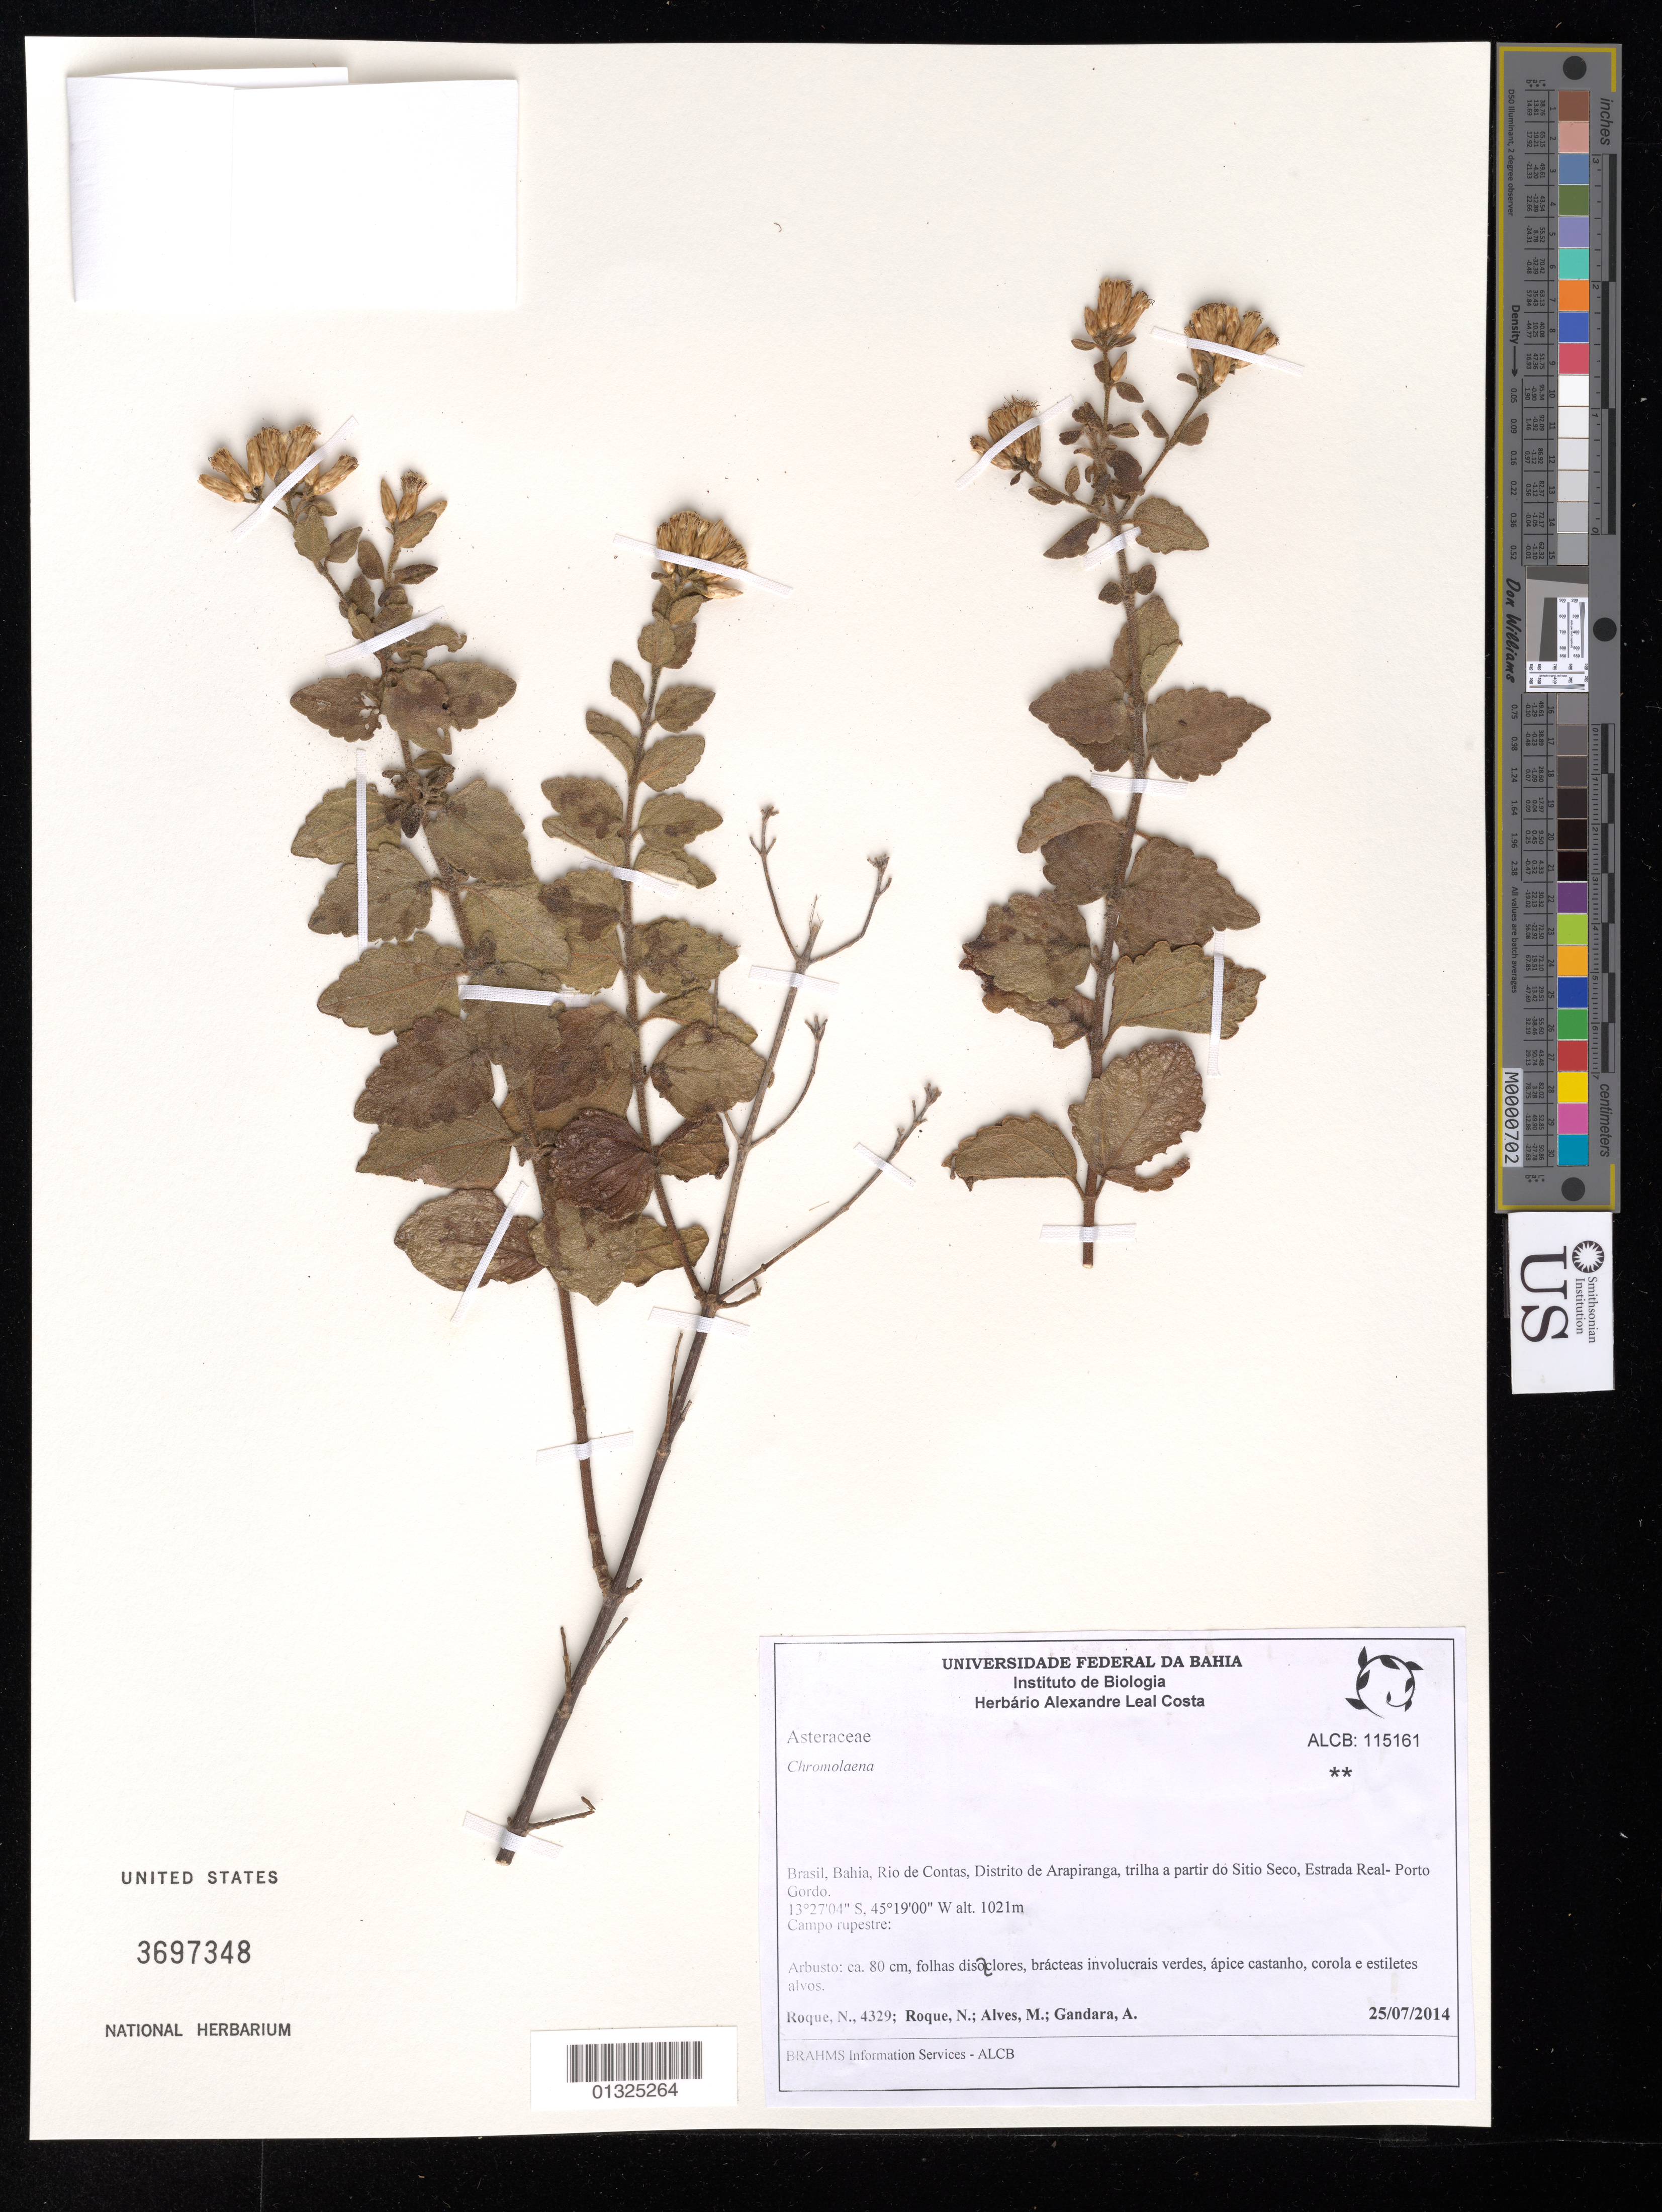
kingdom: Plantae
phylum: Tracheophyta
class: Magnoliopsida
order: Asterales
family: Asteraceae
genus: Chromolaena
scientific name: Chromolaena sp.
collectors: N. Roque, M. Alves & A. Gándara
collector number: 4329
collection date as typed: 25 July 2014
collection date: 2014-07-25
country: Brazil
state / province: Bahia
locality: Rio de Contas, Distrito de Arapiranga, trilha a partir do Sitio Seco, Estrada Real - Porto Gordo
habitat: Campo rupestre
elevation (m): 1021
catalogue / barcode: US 3697348